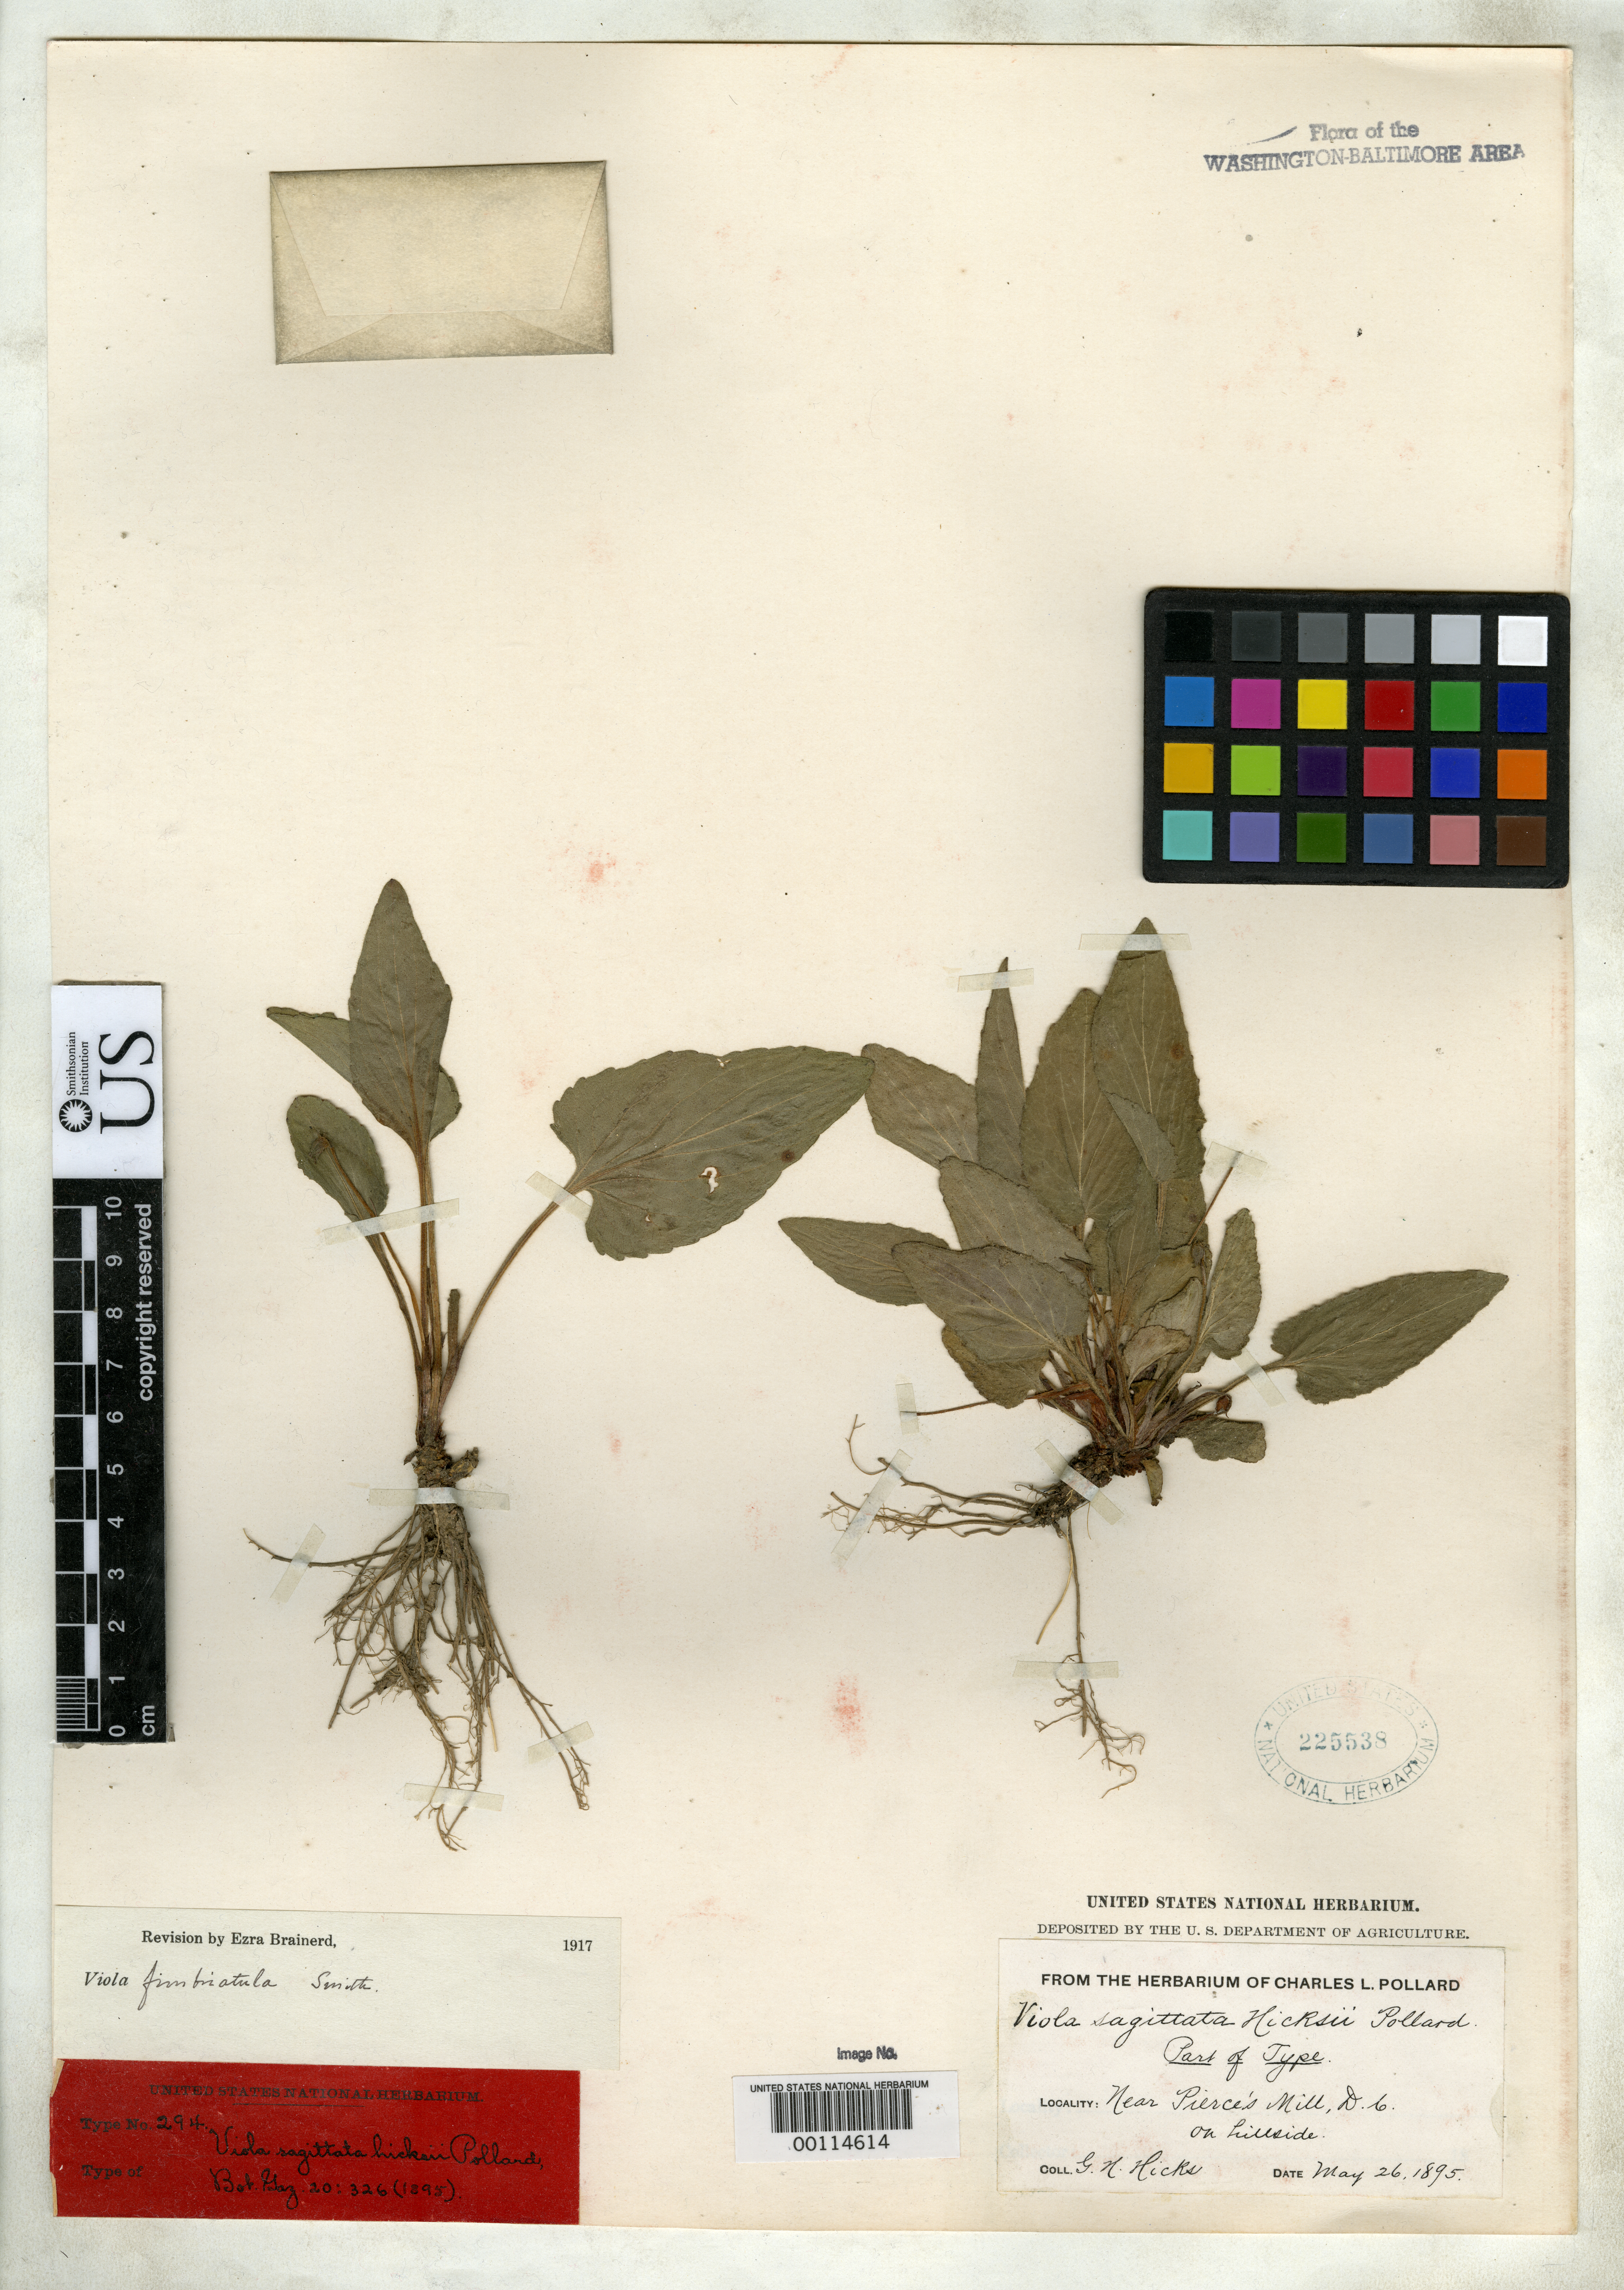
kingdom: Plantae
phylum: Tracheophyta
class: Magnoliopsida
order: Malpighiales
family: Violaceae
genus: Viola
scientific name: Viola sagittata var. hicksii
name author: Pollard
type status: Isotype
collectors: G. Hicks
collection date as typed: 26 May 1895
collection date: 1895-05-26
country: United States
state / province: District of Columbia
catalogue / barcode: US 225538